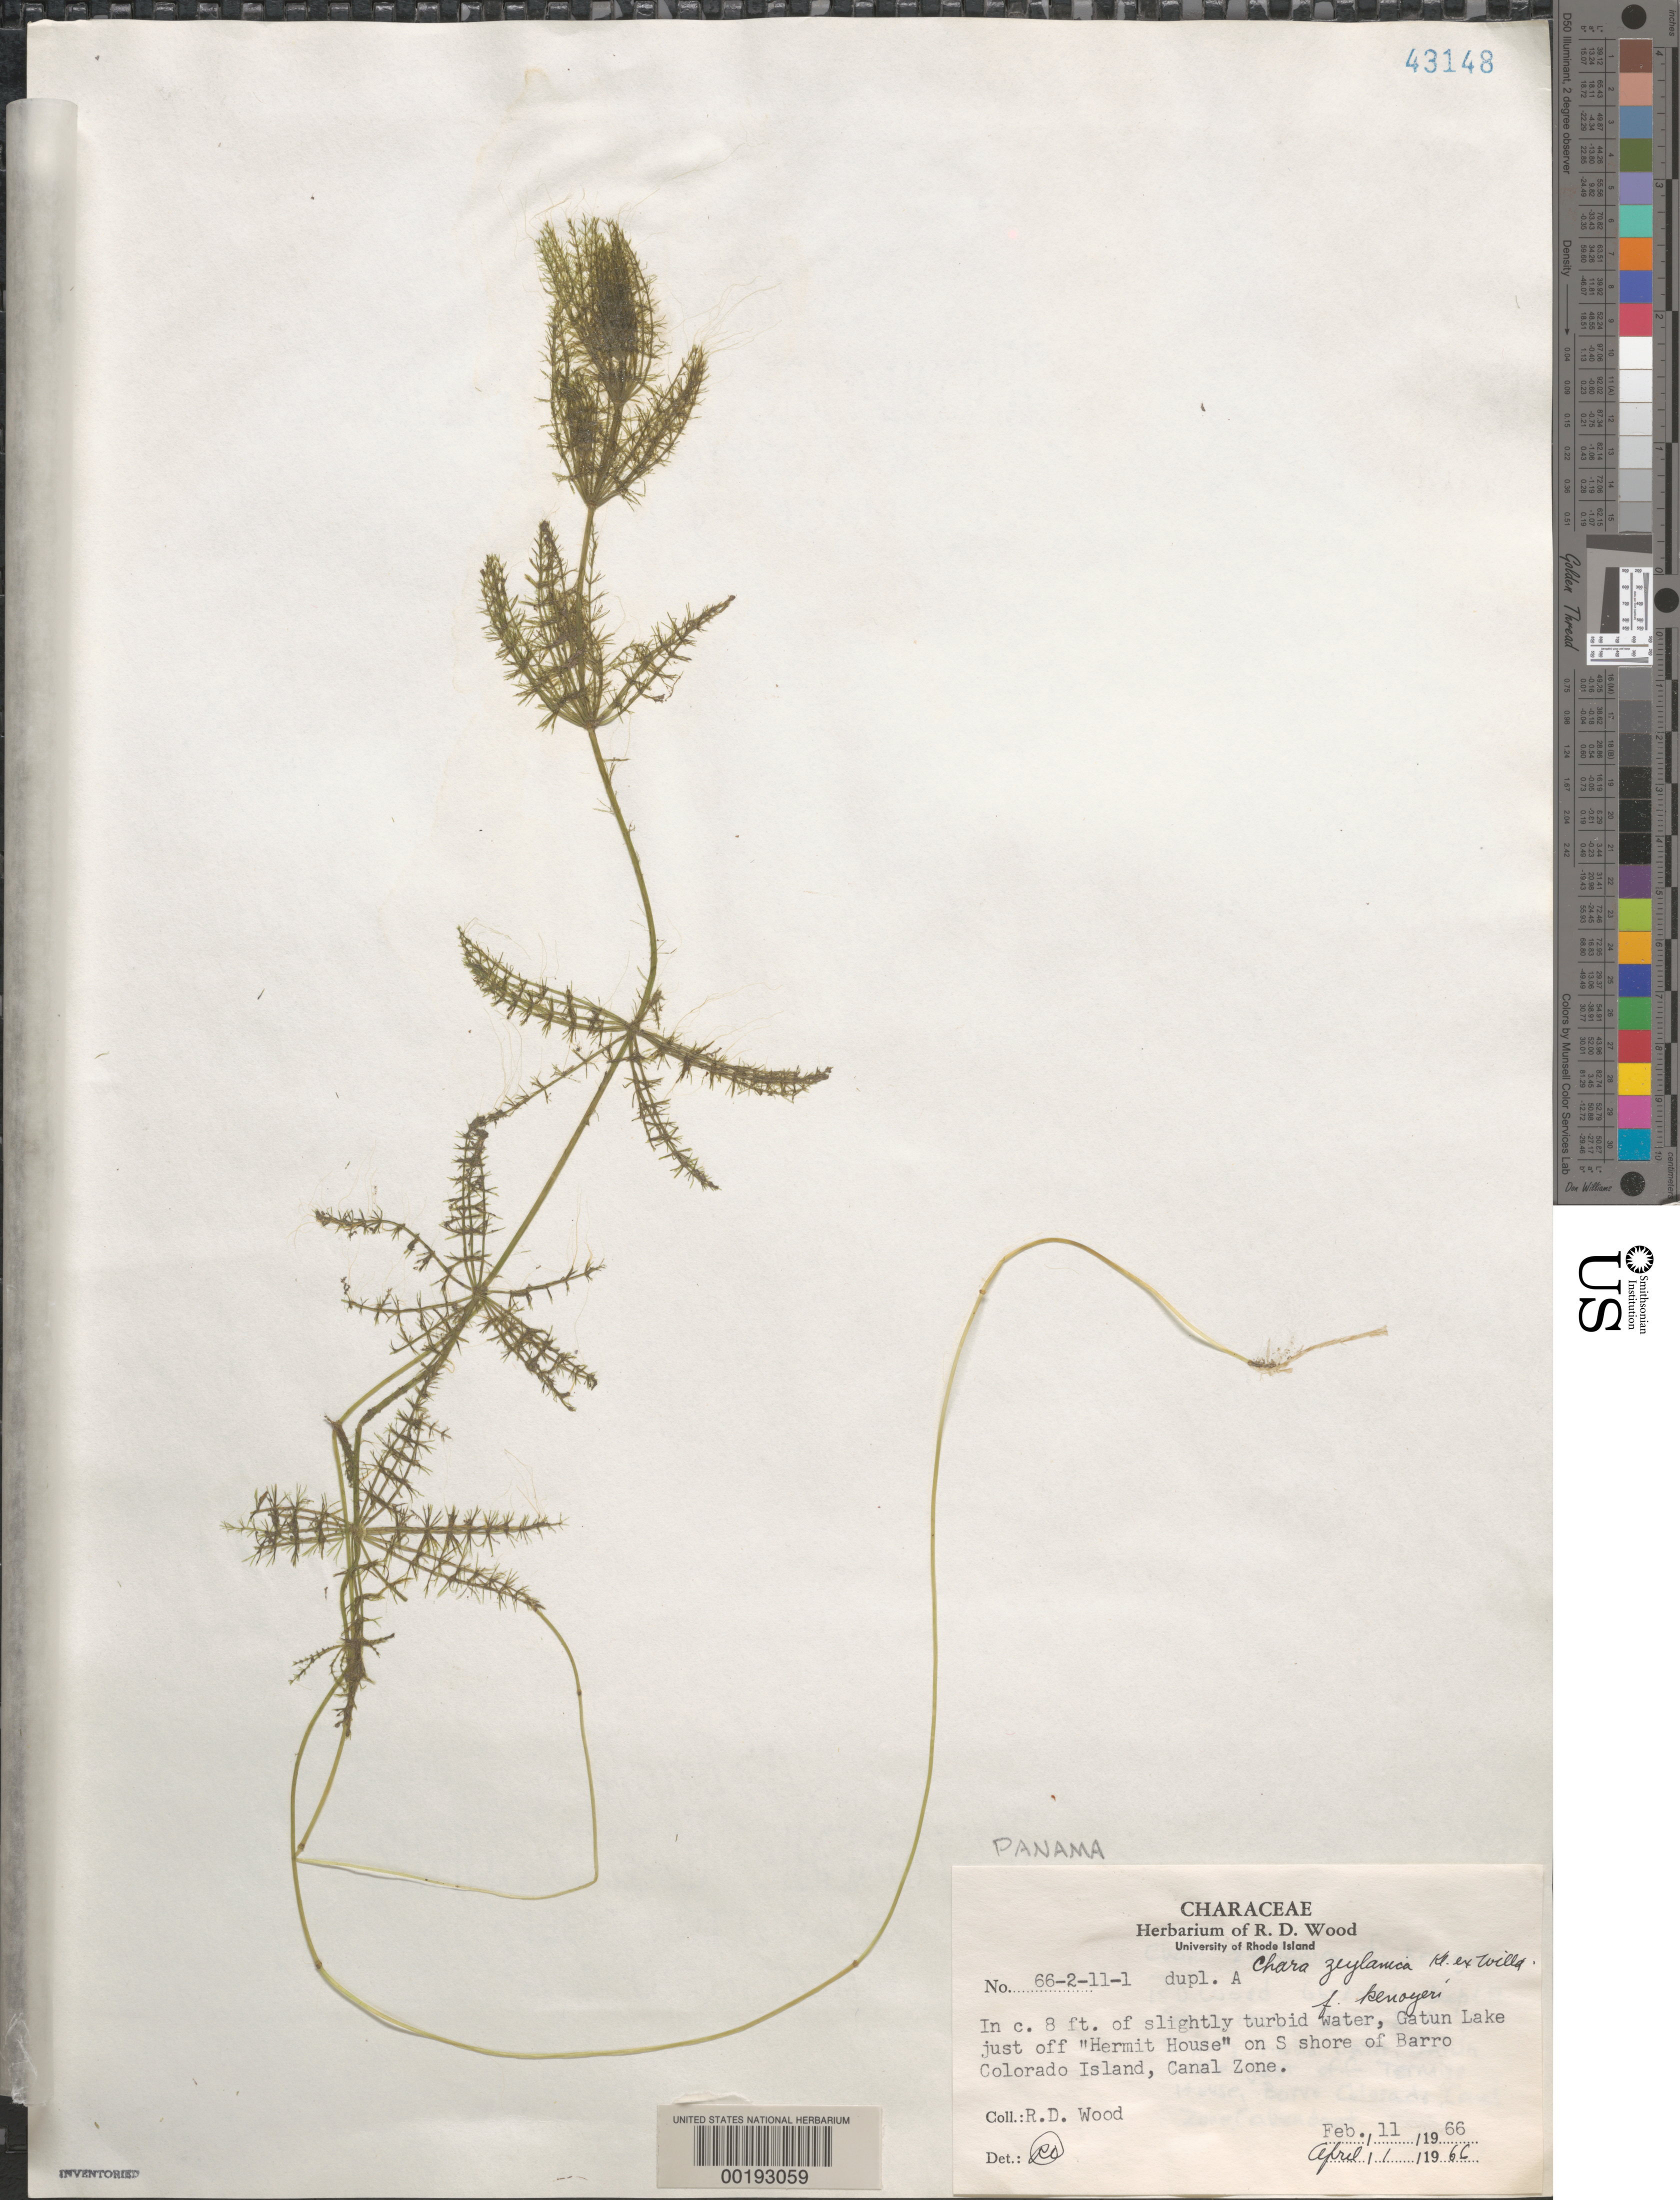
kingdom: Plantae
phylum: Charophyta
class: Charophyceae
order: Charales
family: Characeae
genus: Chara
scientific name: Chara zeylanica f. kenoyeri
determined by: Wood, R. D.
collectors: R. Wood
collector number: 66-2-11-1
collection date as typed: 11 Feb 1966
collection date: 1966-02-11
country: Panama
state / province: Panamá Oeste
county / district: Canal Zone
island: Barro Colorado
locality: Gatun Lake, just east of Hermit House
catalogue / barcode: US 43148